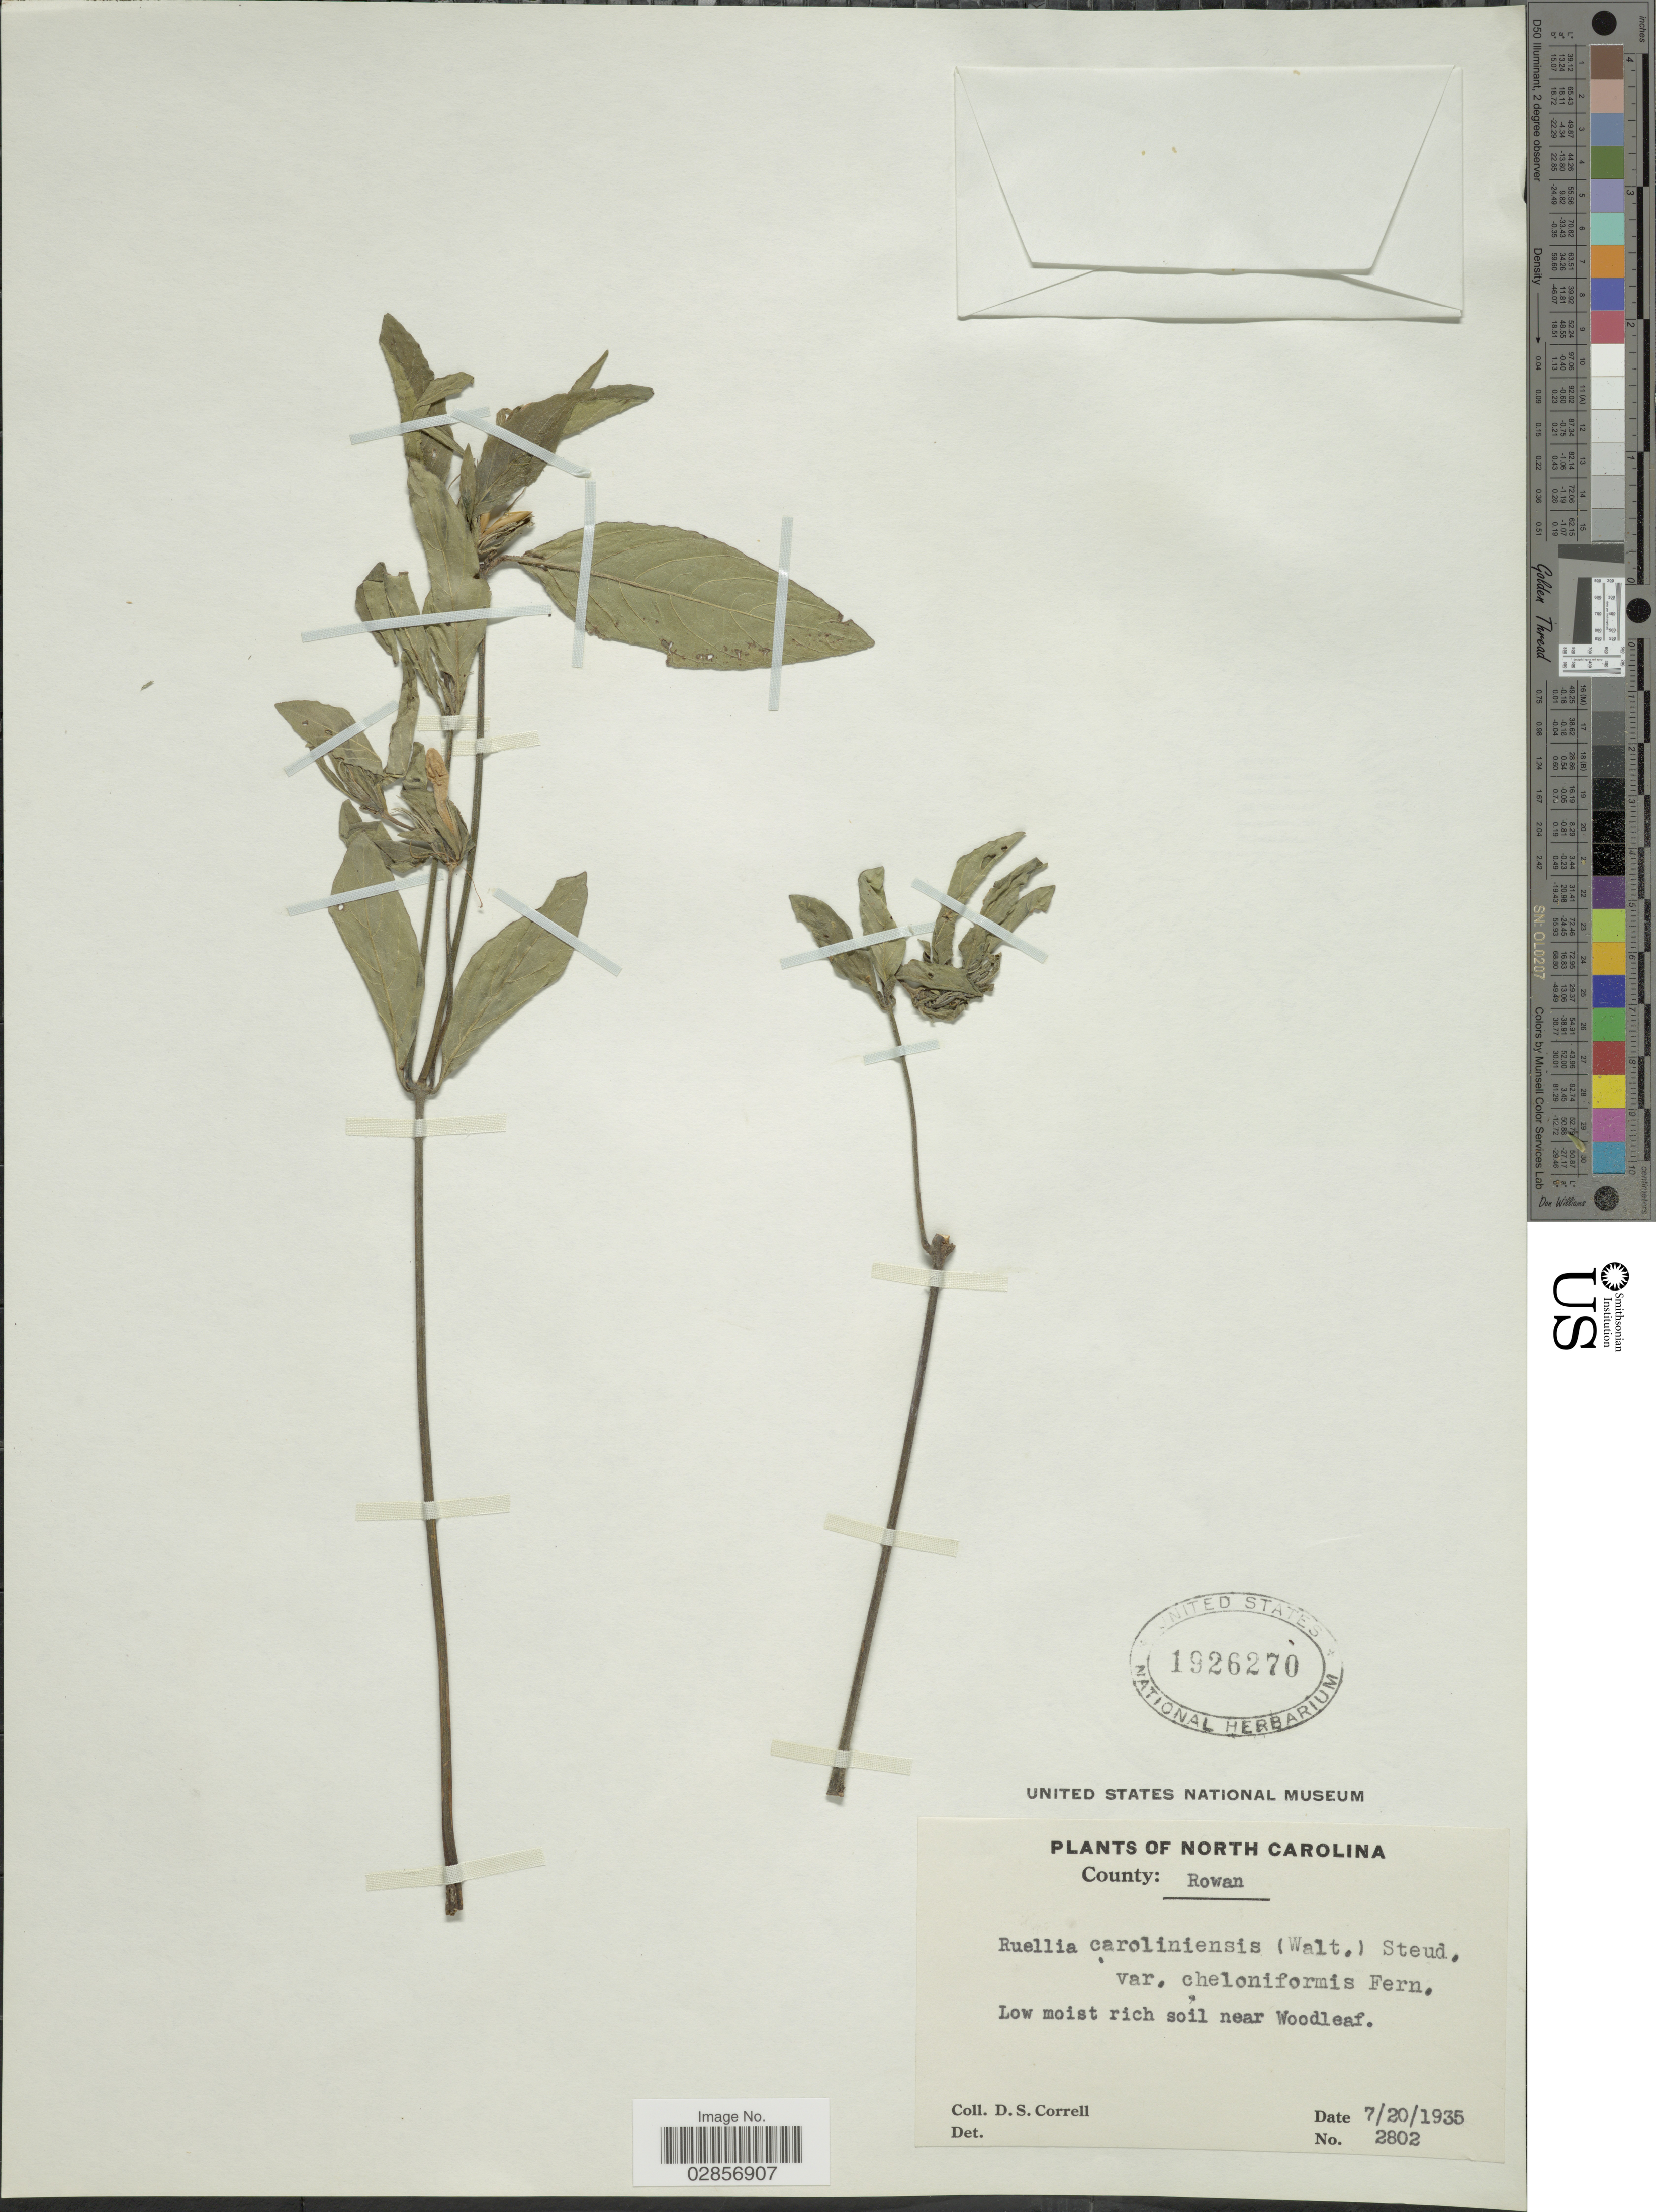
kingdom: Plantae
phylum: Tracheophyta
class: Magnoliopsida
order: Lamiales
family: Acanthaceae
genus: Ruellia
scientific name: Ruellia caroliniensis var. cheloniformis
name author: Fernald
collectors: D. S. Correll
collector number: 2802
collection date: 1935-07-20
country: United States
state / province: North Carolina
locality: County: Rowan.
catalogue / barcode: US 1926270